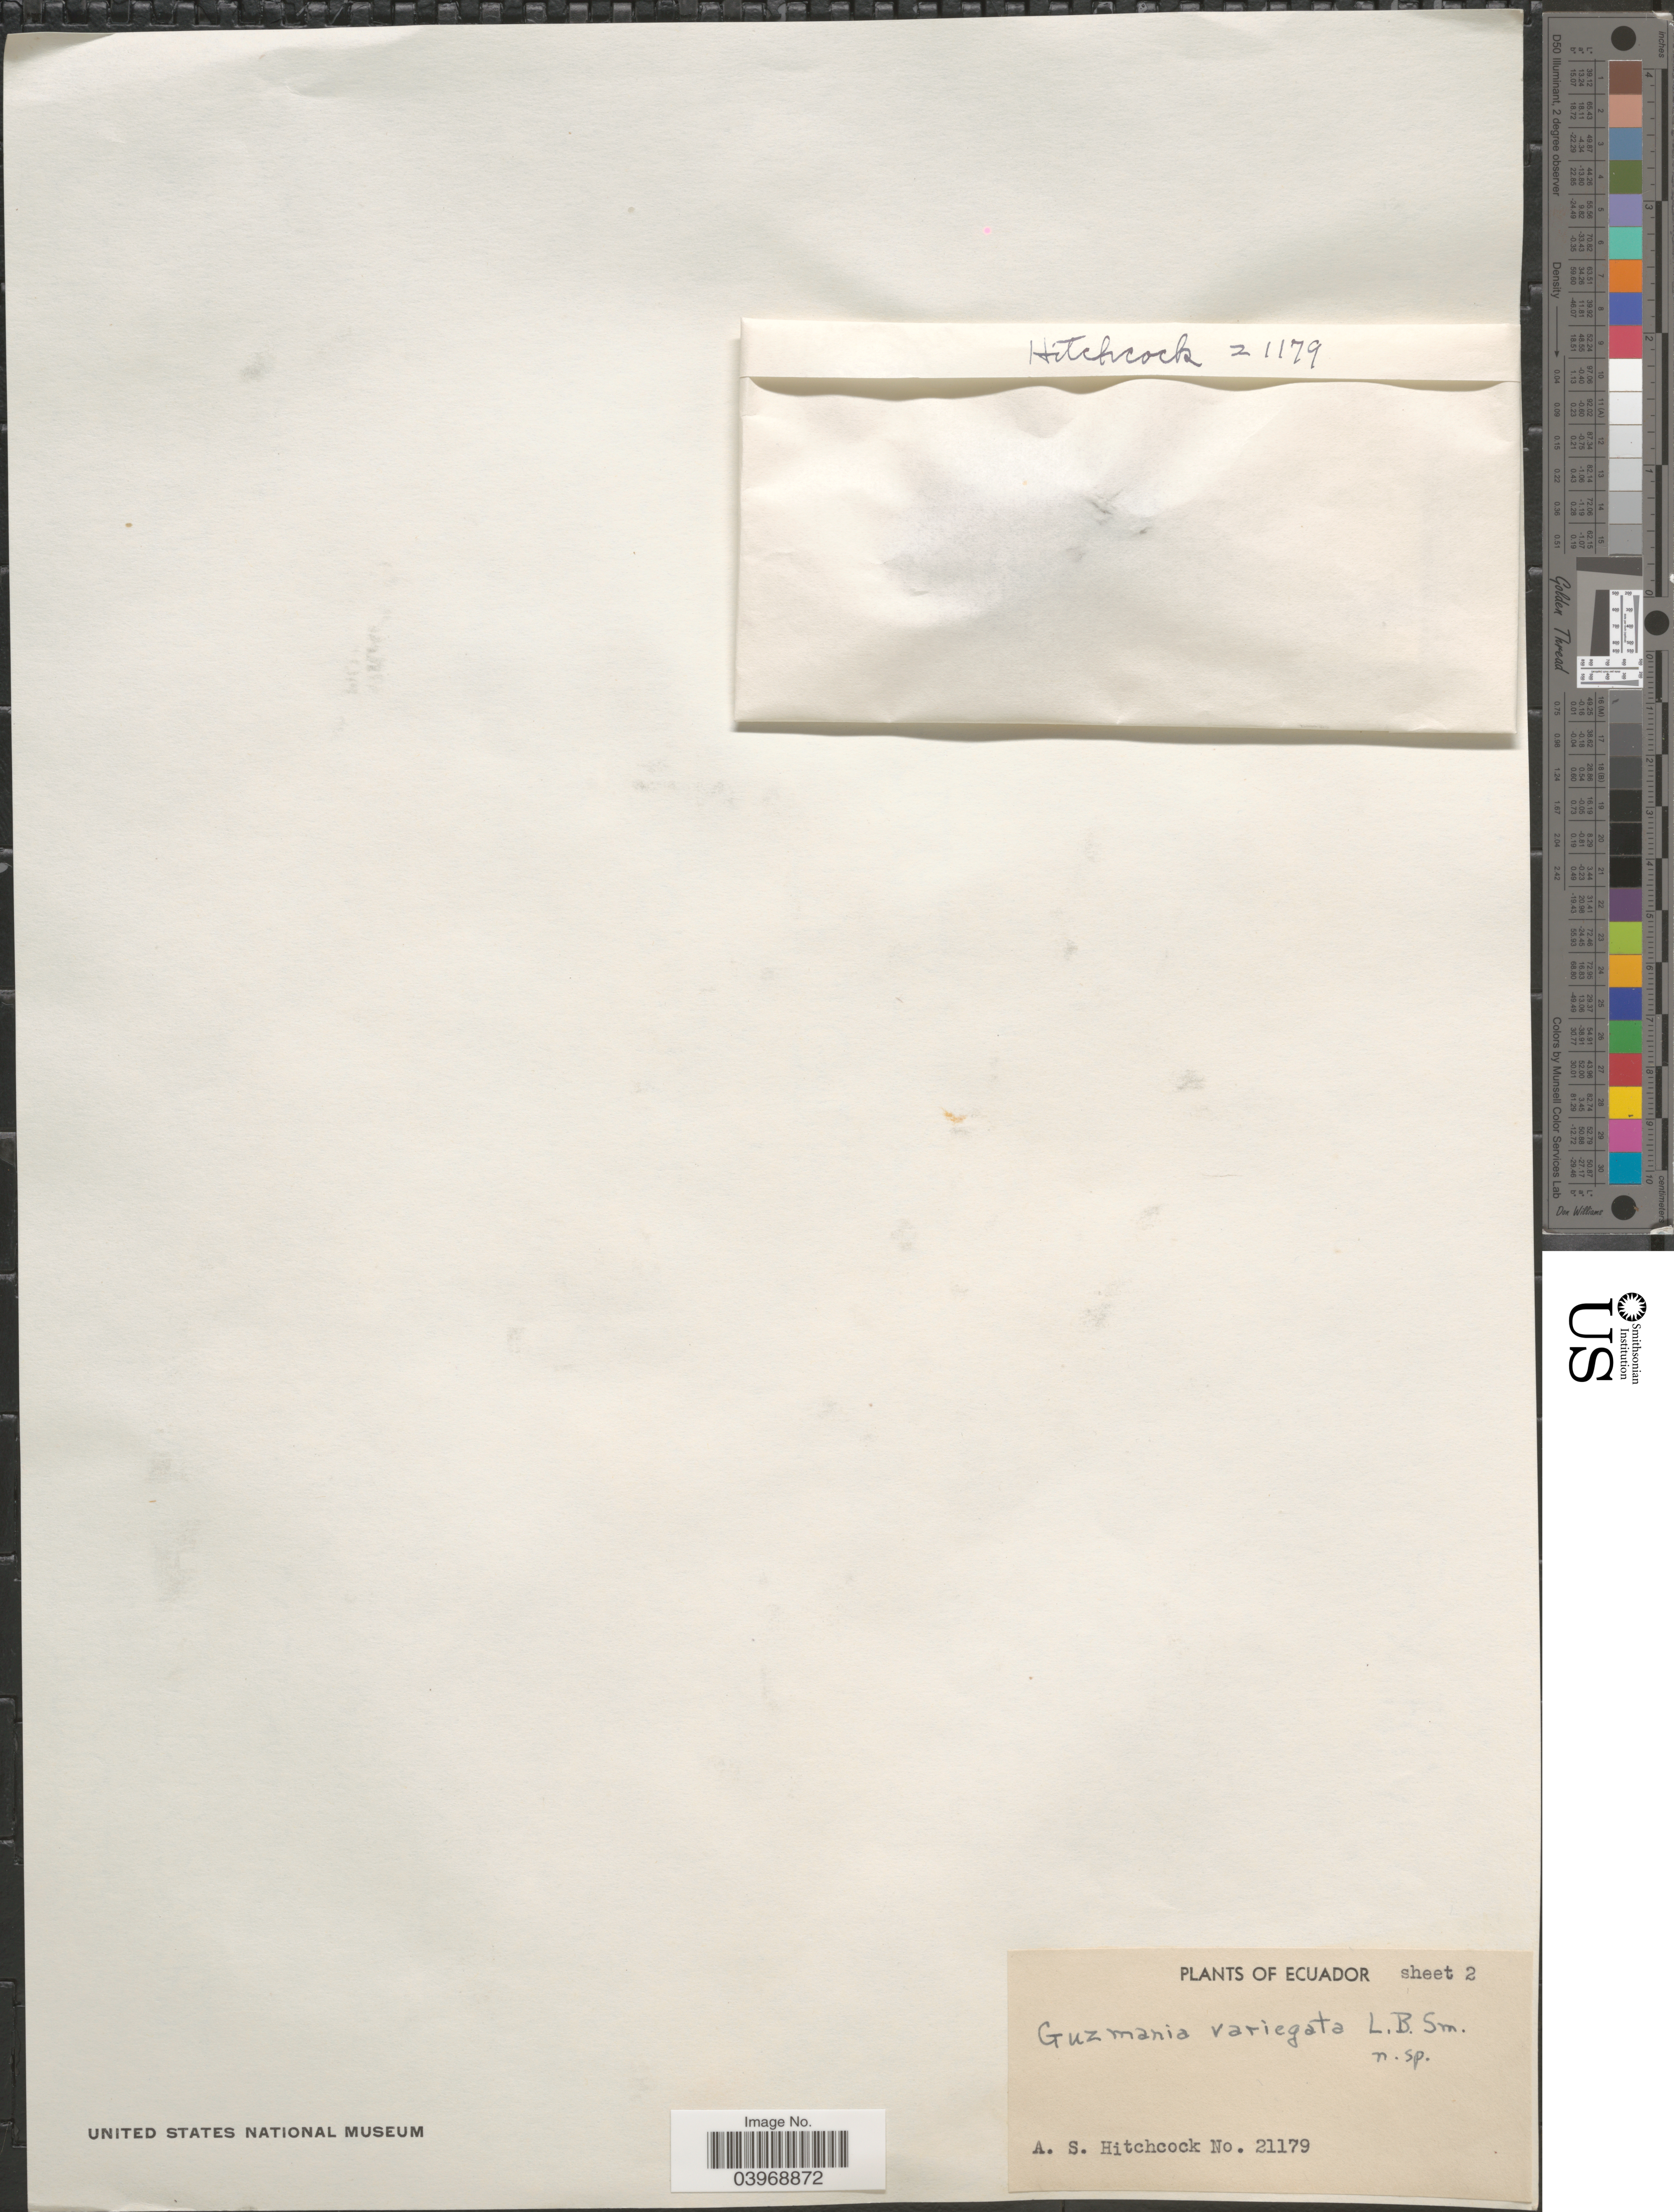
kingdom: Plantae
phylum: Tracheophyta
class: Liliopsida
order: Poales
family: Bromeliaceae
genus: Guzmania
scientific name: Guzmania variegata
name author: L.B. Sm.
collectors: A. S. Hitchcock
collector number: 21179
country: Ecuador